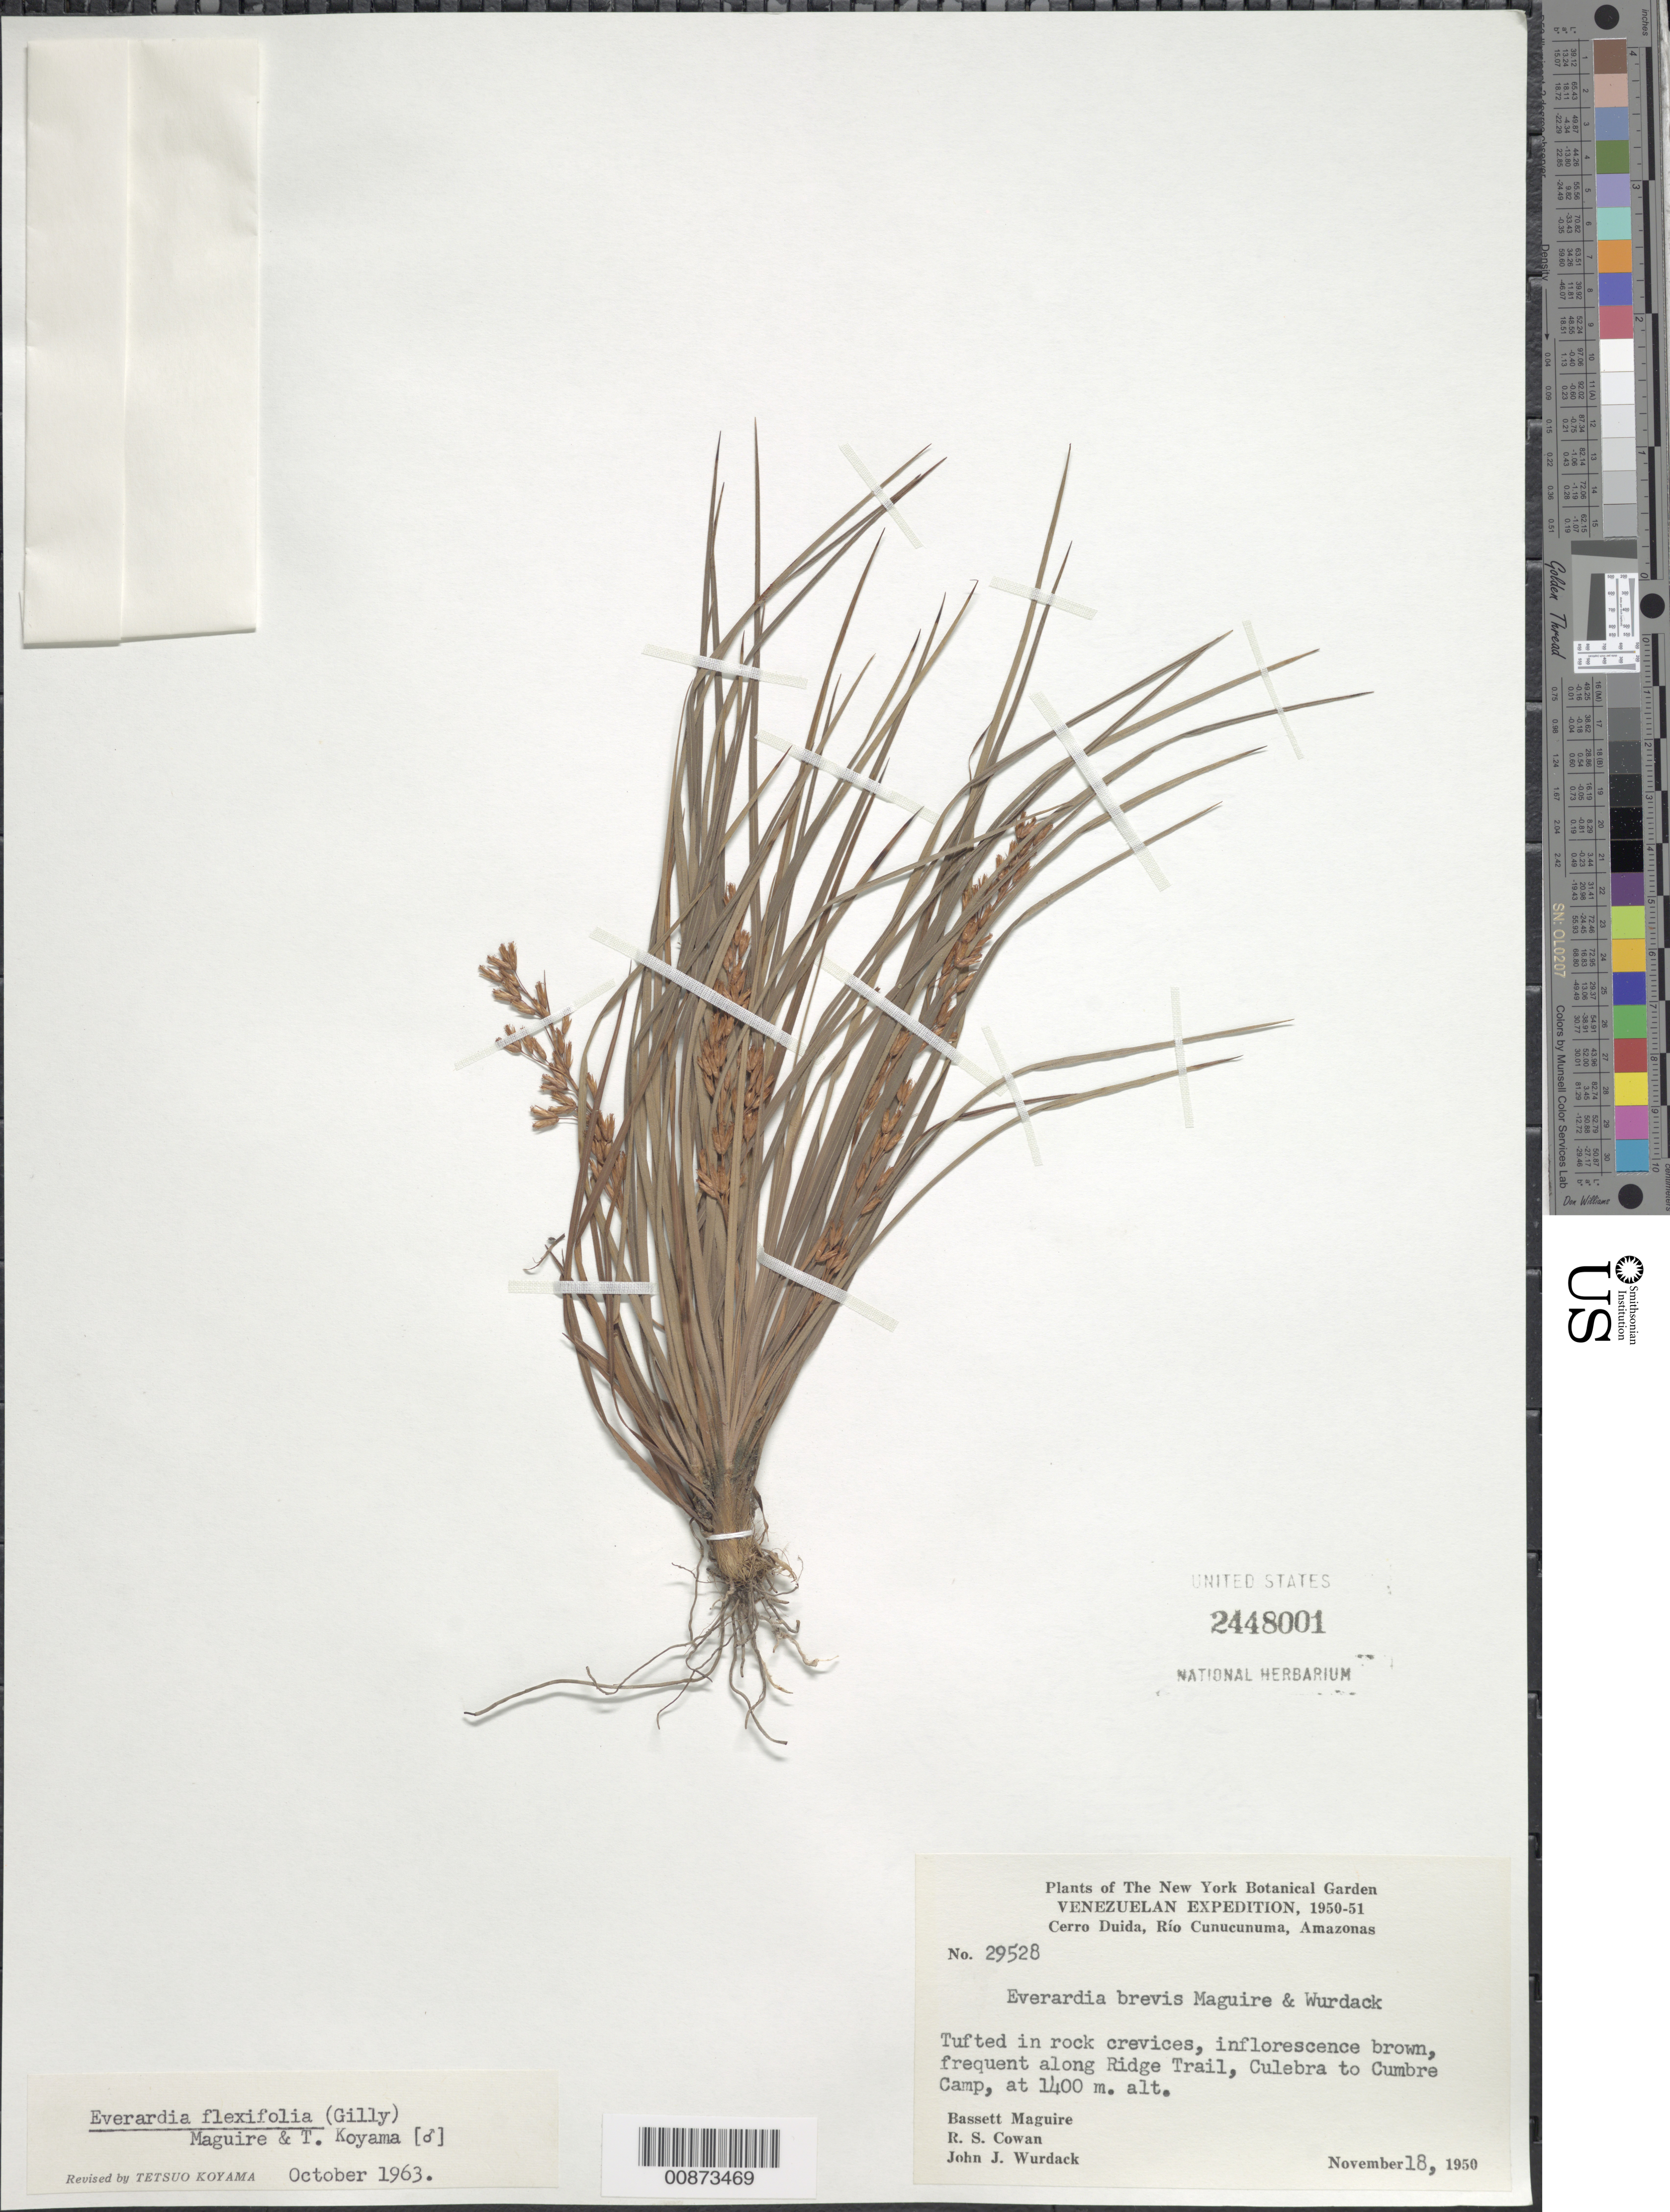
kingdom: Plantae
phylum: Tracheophyta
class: Liliopsida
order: Poales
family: Cyperaceae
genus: Cephalocarpus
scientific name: Cephalocarpus flexifolium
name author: (Gilly) S.M. Costa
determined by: Strong, Mark T., (BOT), Smithsonian Institution - National Museum of Natural History (UNITED STATES)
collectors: B. Maguire, R. S. Cowan & J. J. Wurdack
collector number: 29528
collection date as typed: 18-Nov-50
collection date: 1950-11-18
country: Venezuela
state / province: Amazonas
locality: Cerro Duida, Río Cunucunuma, Ridge Trail, Culebra to Cumbre Camp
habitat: In rock crevices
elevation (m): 1400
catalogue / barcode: US 2448001